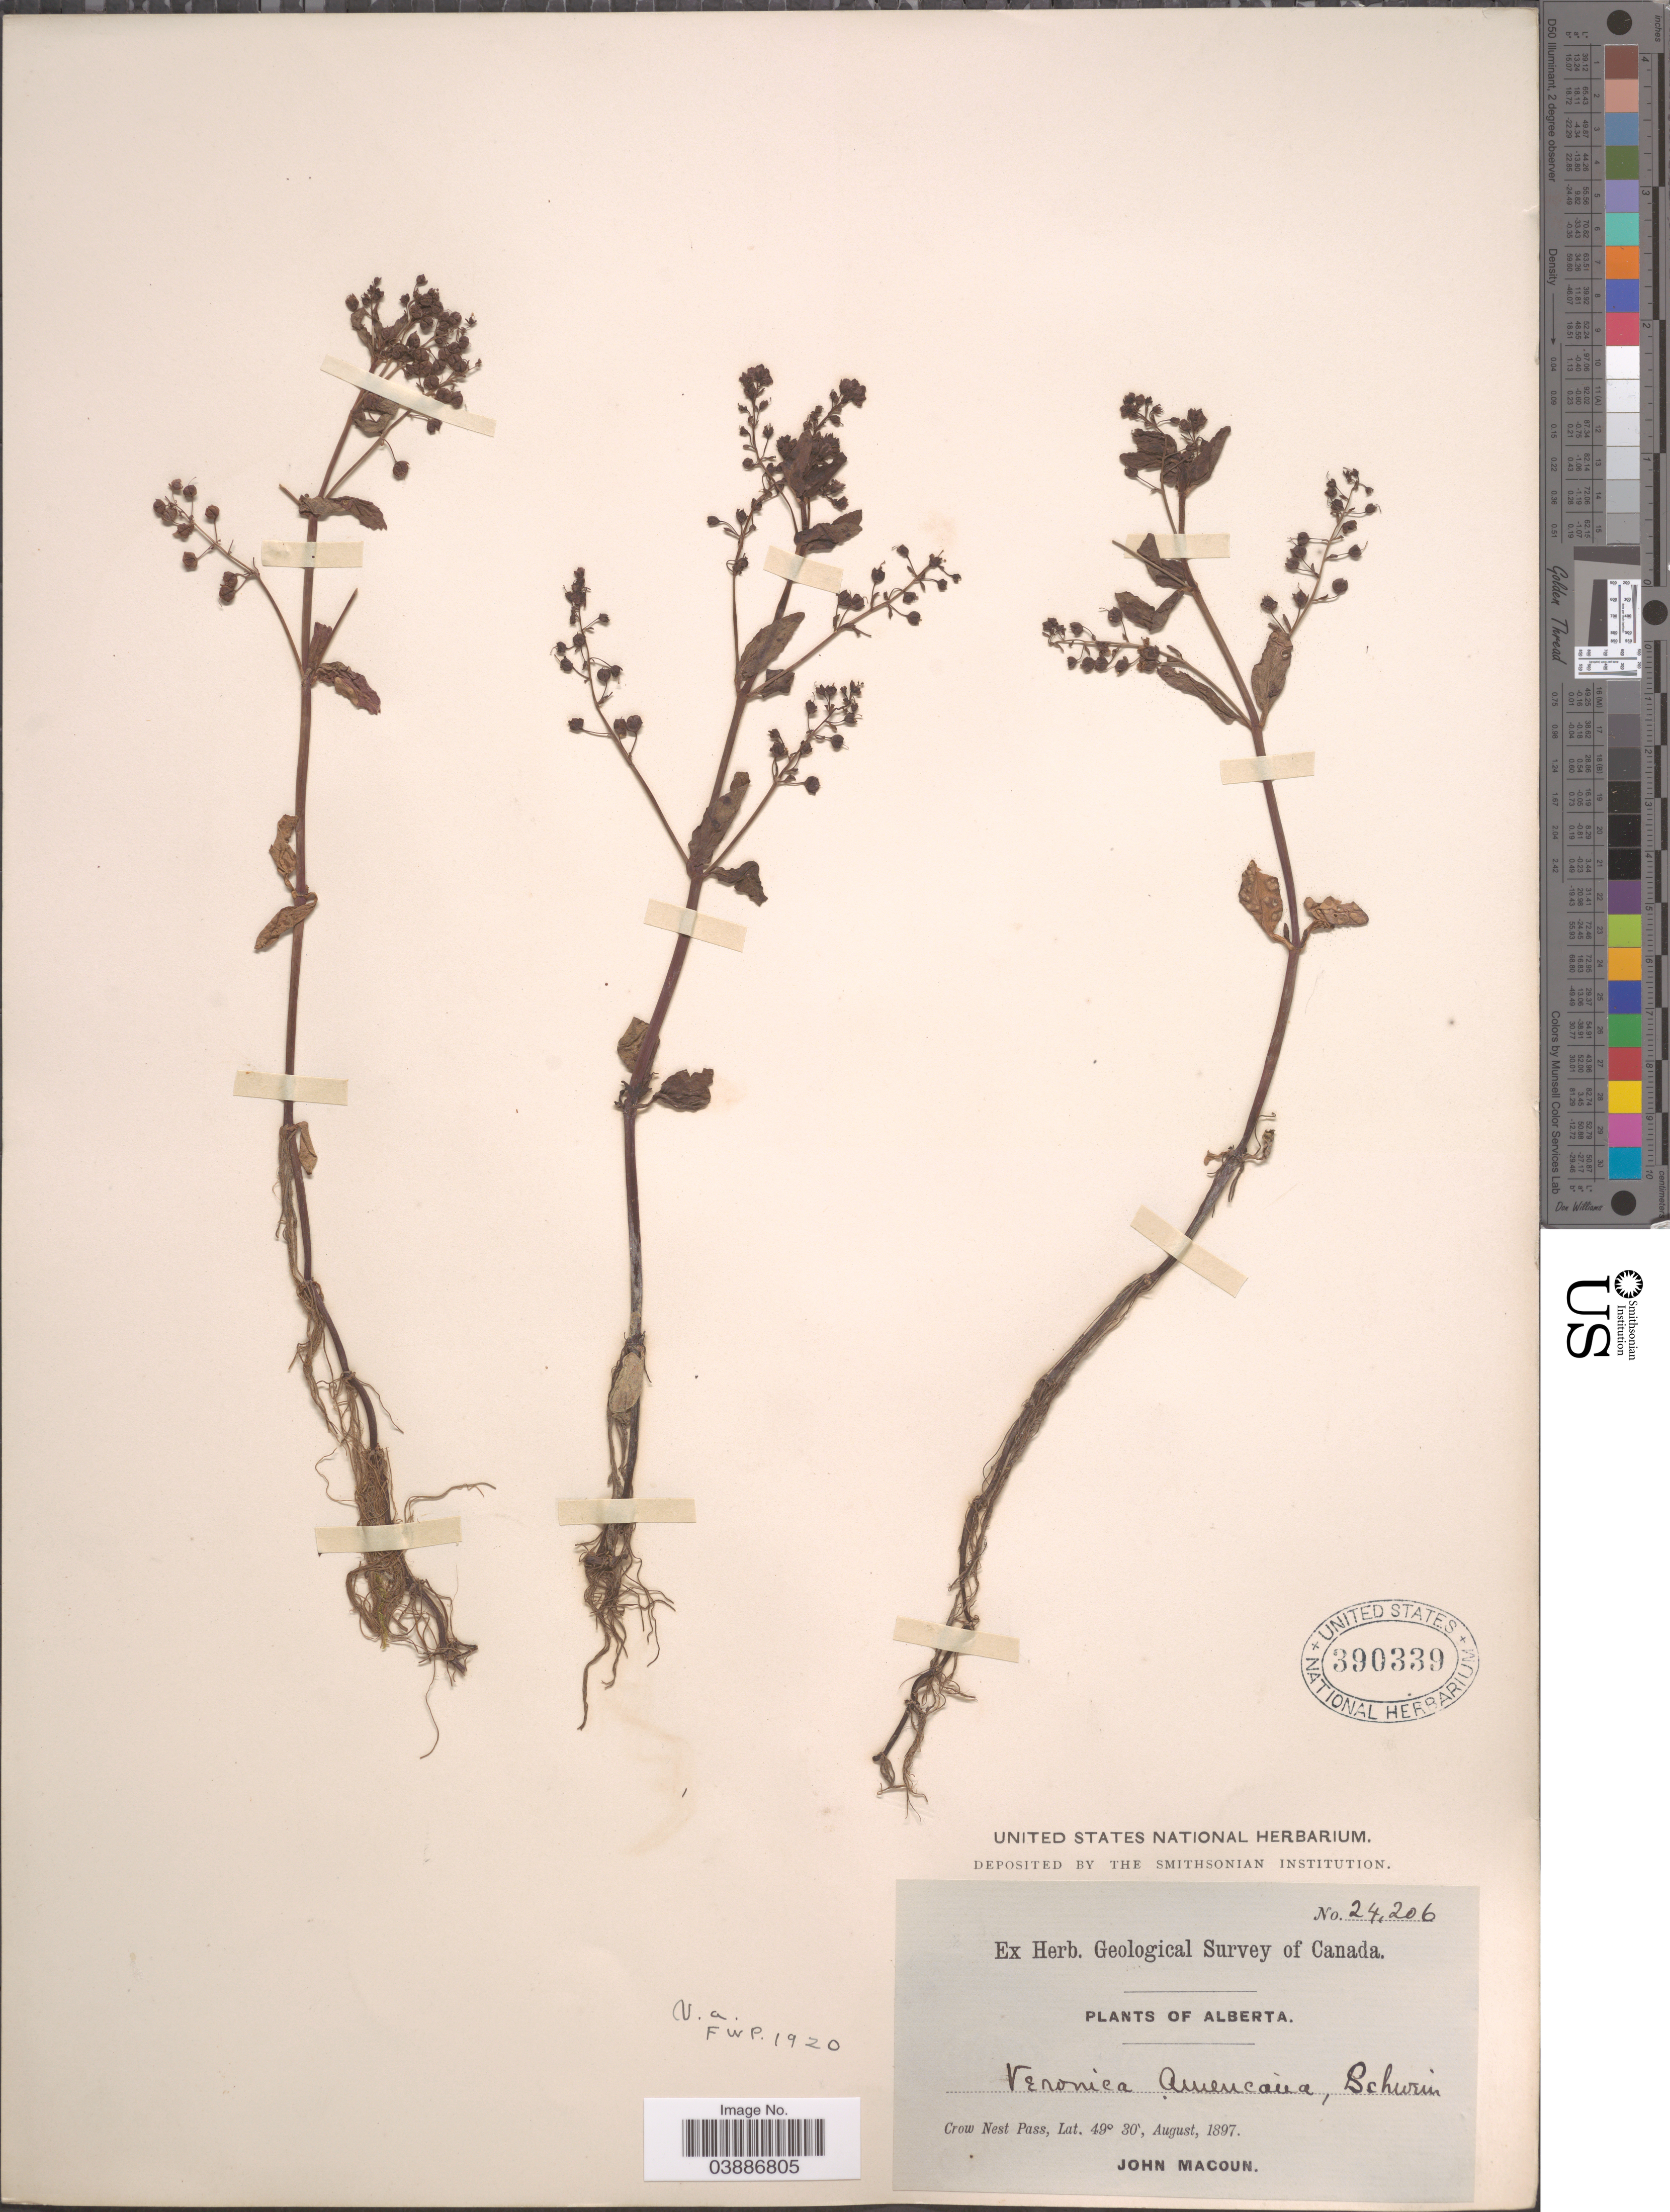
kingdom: Plantae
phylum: Tracheophyta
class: Magnoliopsida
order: Lamiales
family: Plantaginaceae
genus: Veronica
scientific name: Veronica americana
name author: Schwein. ex Benth.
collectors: J. Macoun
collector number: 24206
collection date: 1897-08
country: Canada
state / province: Alberta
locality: Crow Nest Pass.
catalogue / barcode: US 390339